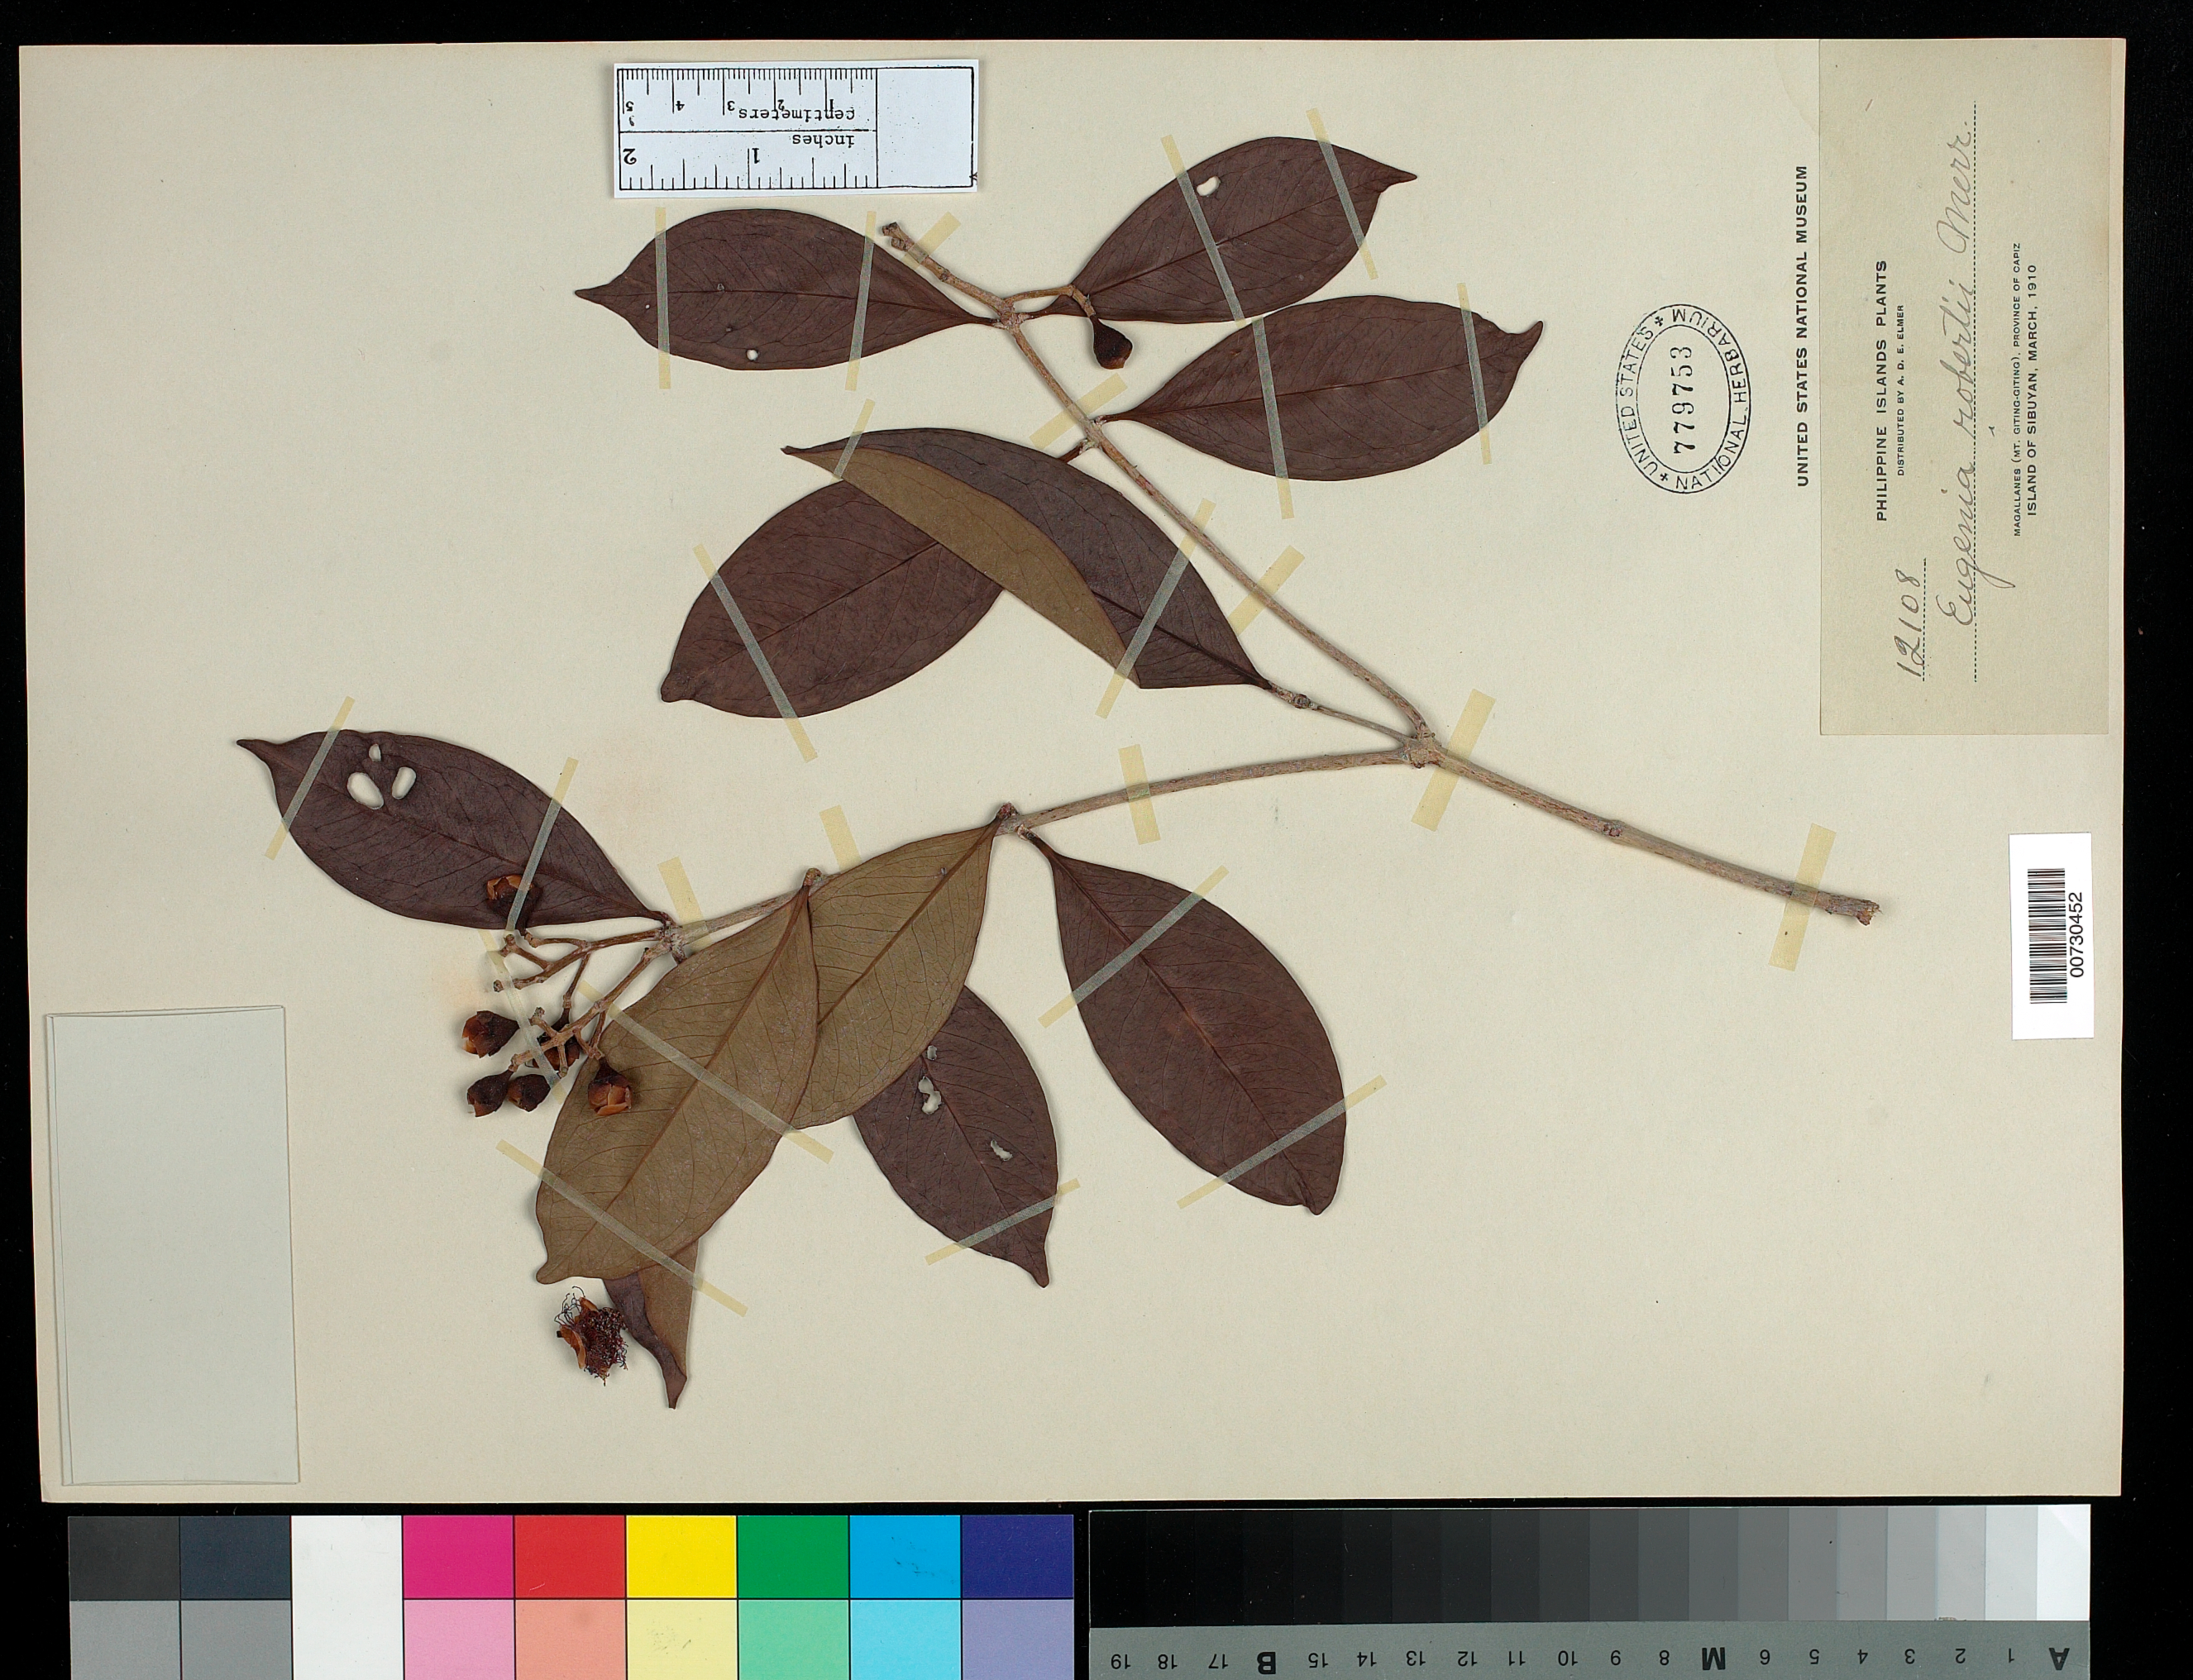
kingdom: Plantae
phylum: Tracheophyta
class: Magnoliopsida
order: Myrtales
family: Myrtaceae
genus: Syzygium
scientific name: Syzygium robertii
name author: (Merr.) Merr.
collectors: A. D. E. Elmer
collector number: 12108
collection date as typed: Mar 1910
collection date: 1910-03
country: Philippines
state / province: Western Visayas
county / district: Capiz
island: Sibuyan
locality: Magallanes, Mt. Giting-Giting.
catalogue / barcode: US 779753